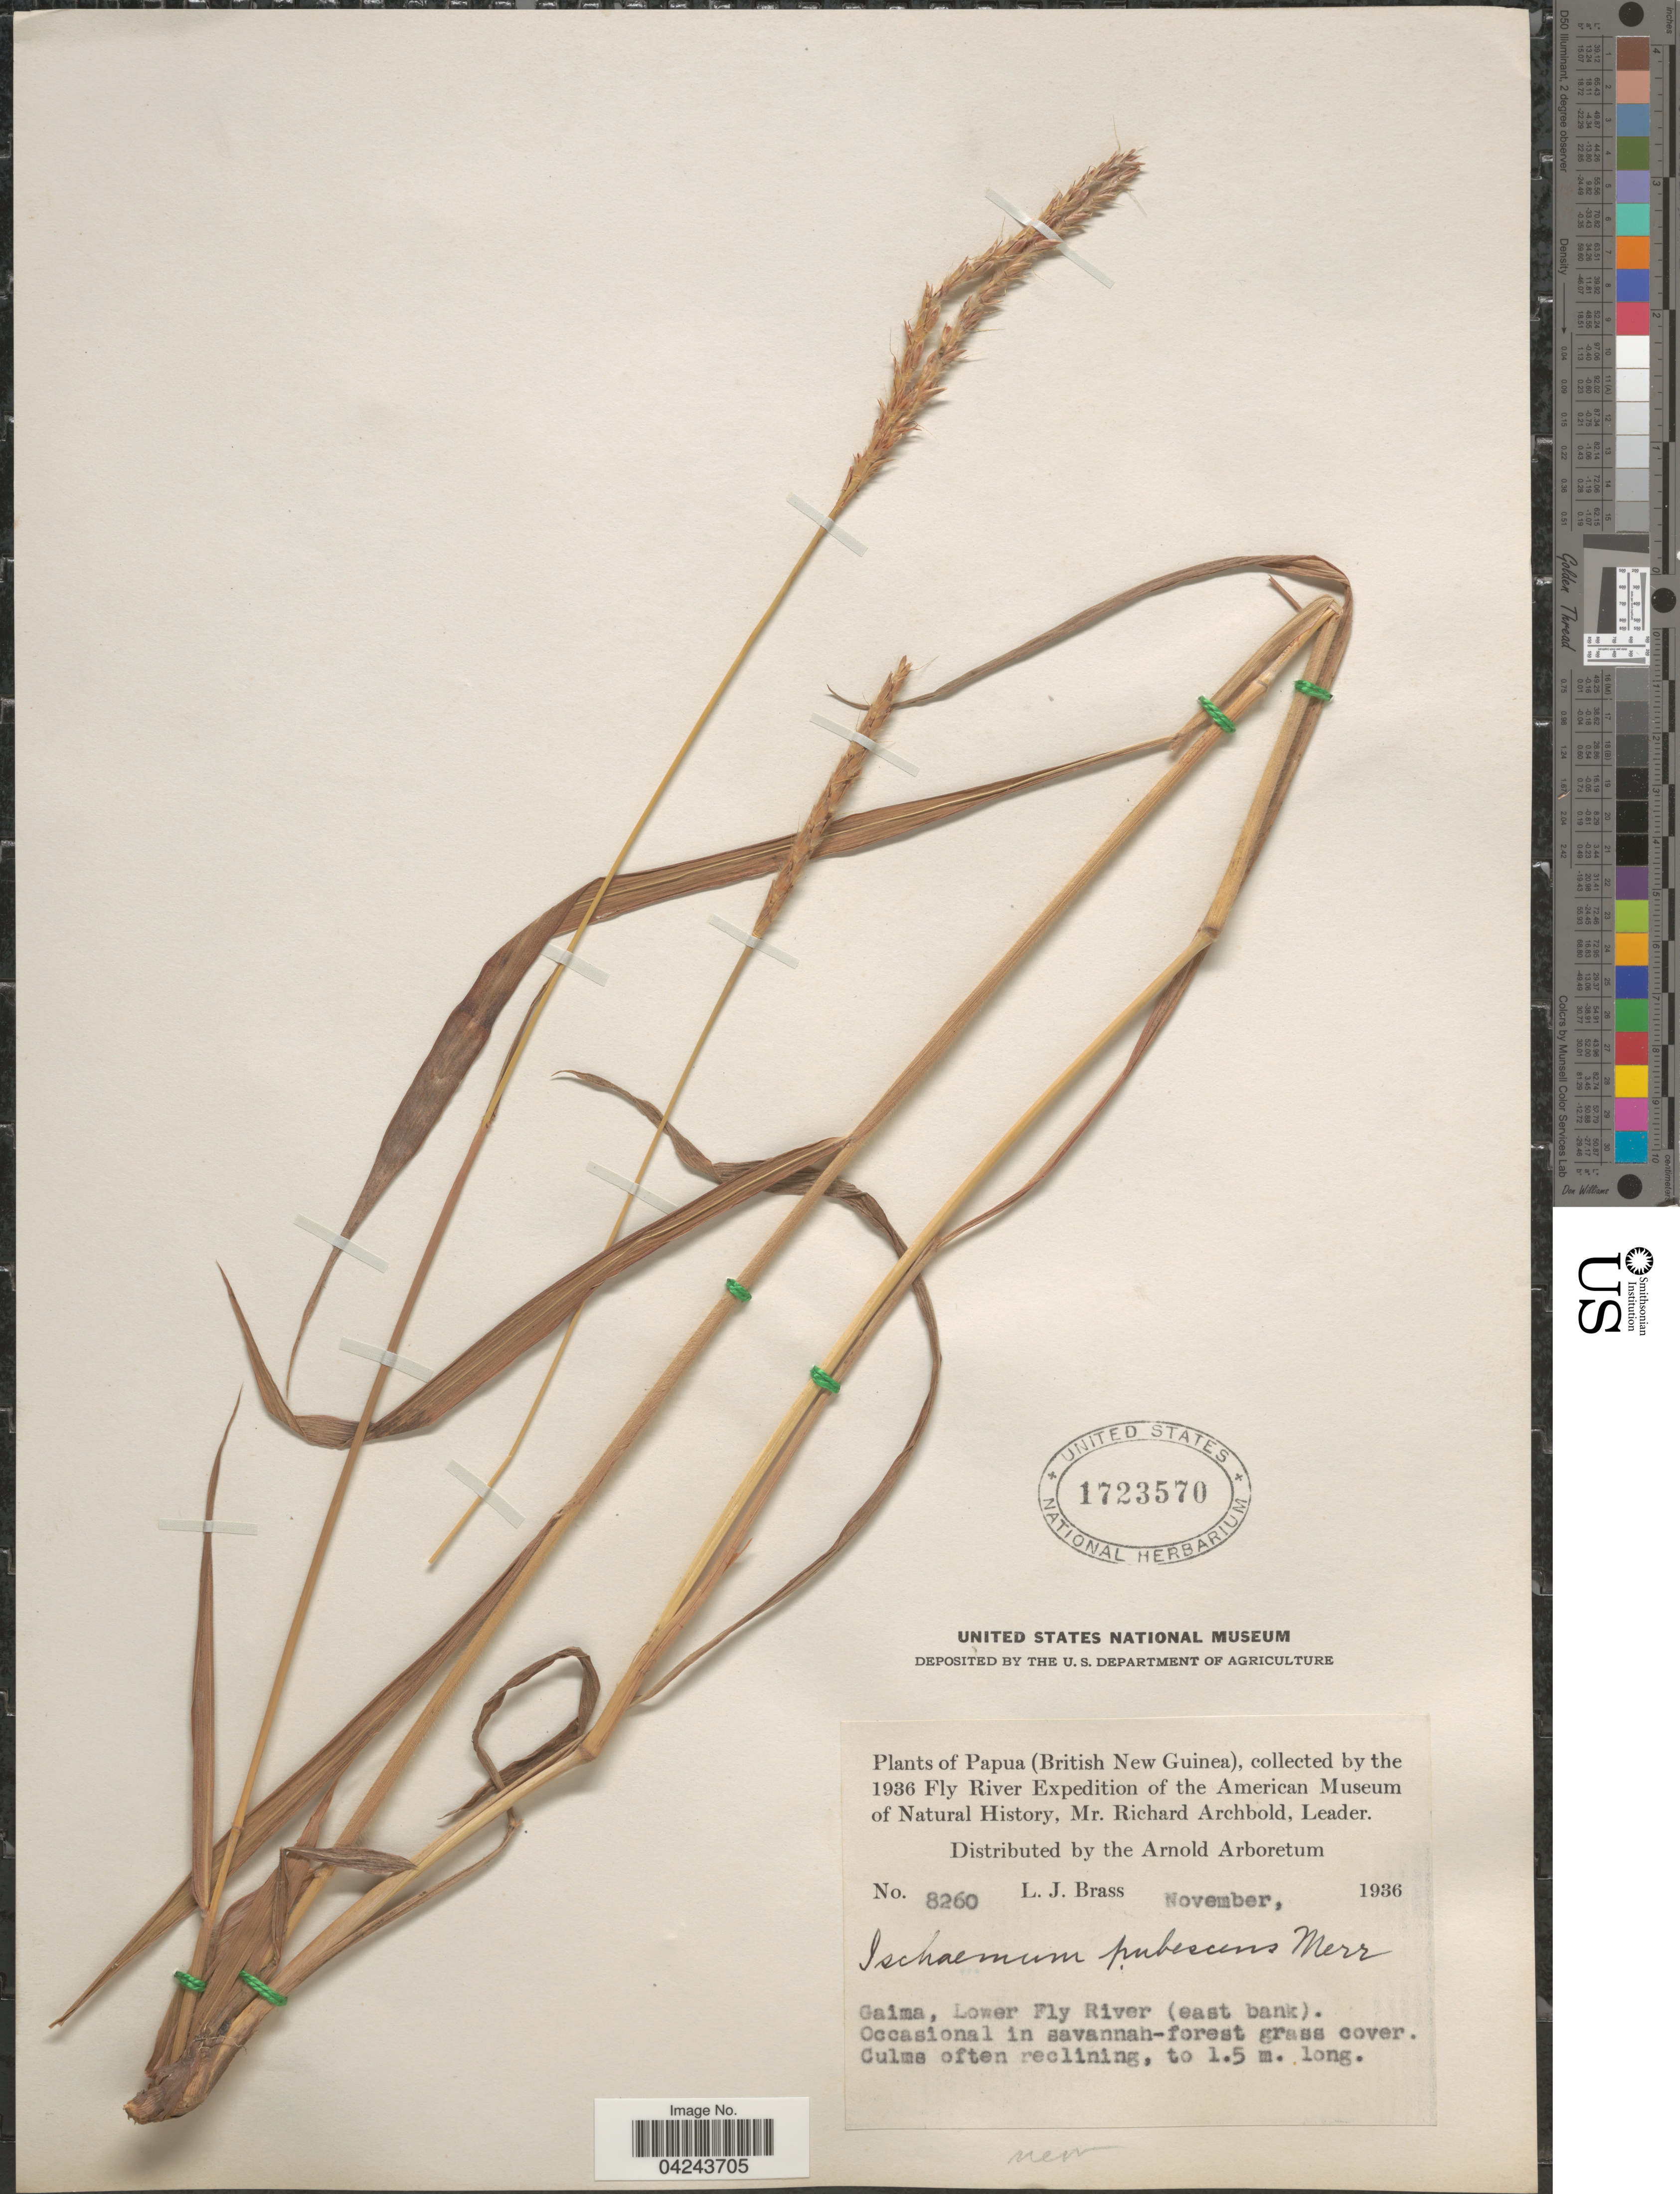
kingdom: Plantae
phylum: Tracheophyta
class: Liliopsida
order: Poales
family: Poaceae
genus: Ischaemum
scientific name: Ischaemum aristatum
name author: L.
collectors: L. J. Brass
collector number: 8260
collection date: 1936-11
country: Papua New Guinea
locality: (British New Guinea). 1936 Fly River Expedition of the American Museum of Natural History. Gaima, Lower Fly River (east bank).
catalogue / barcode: US 1723570